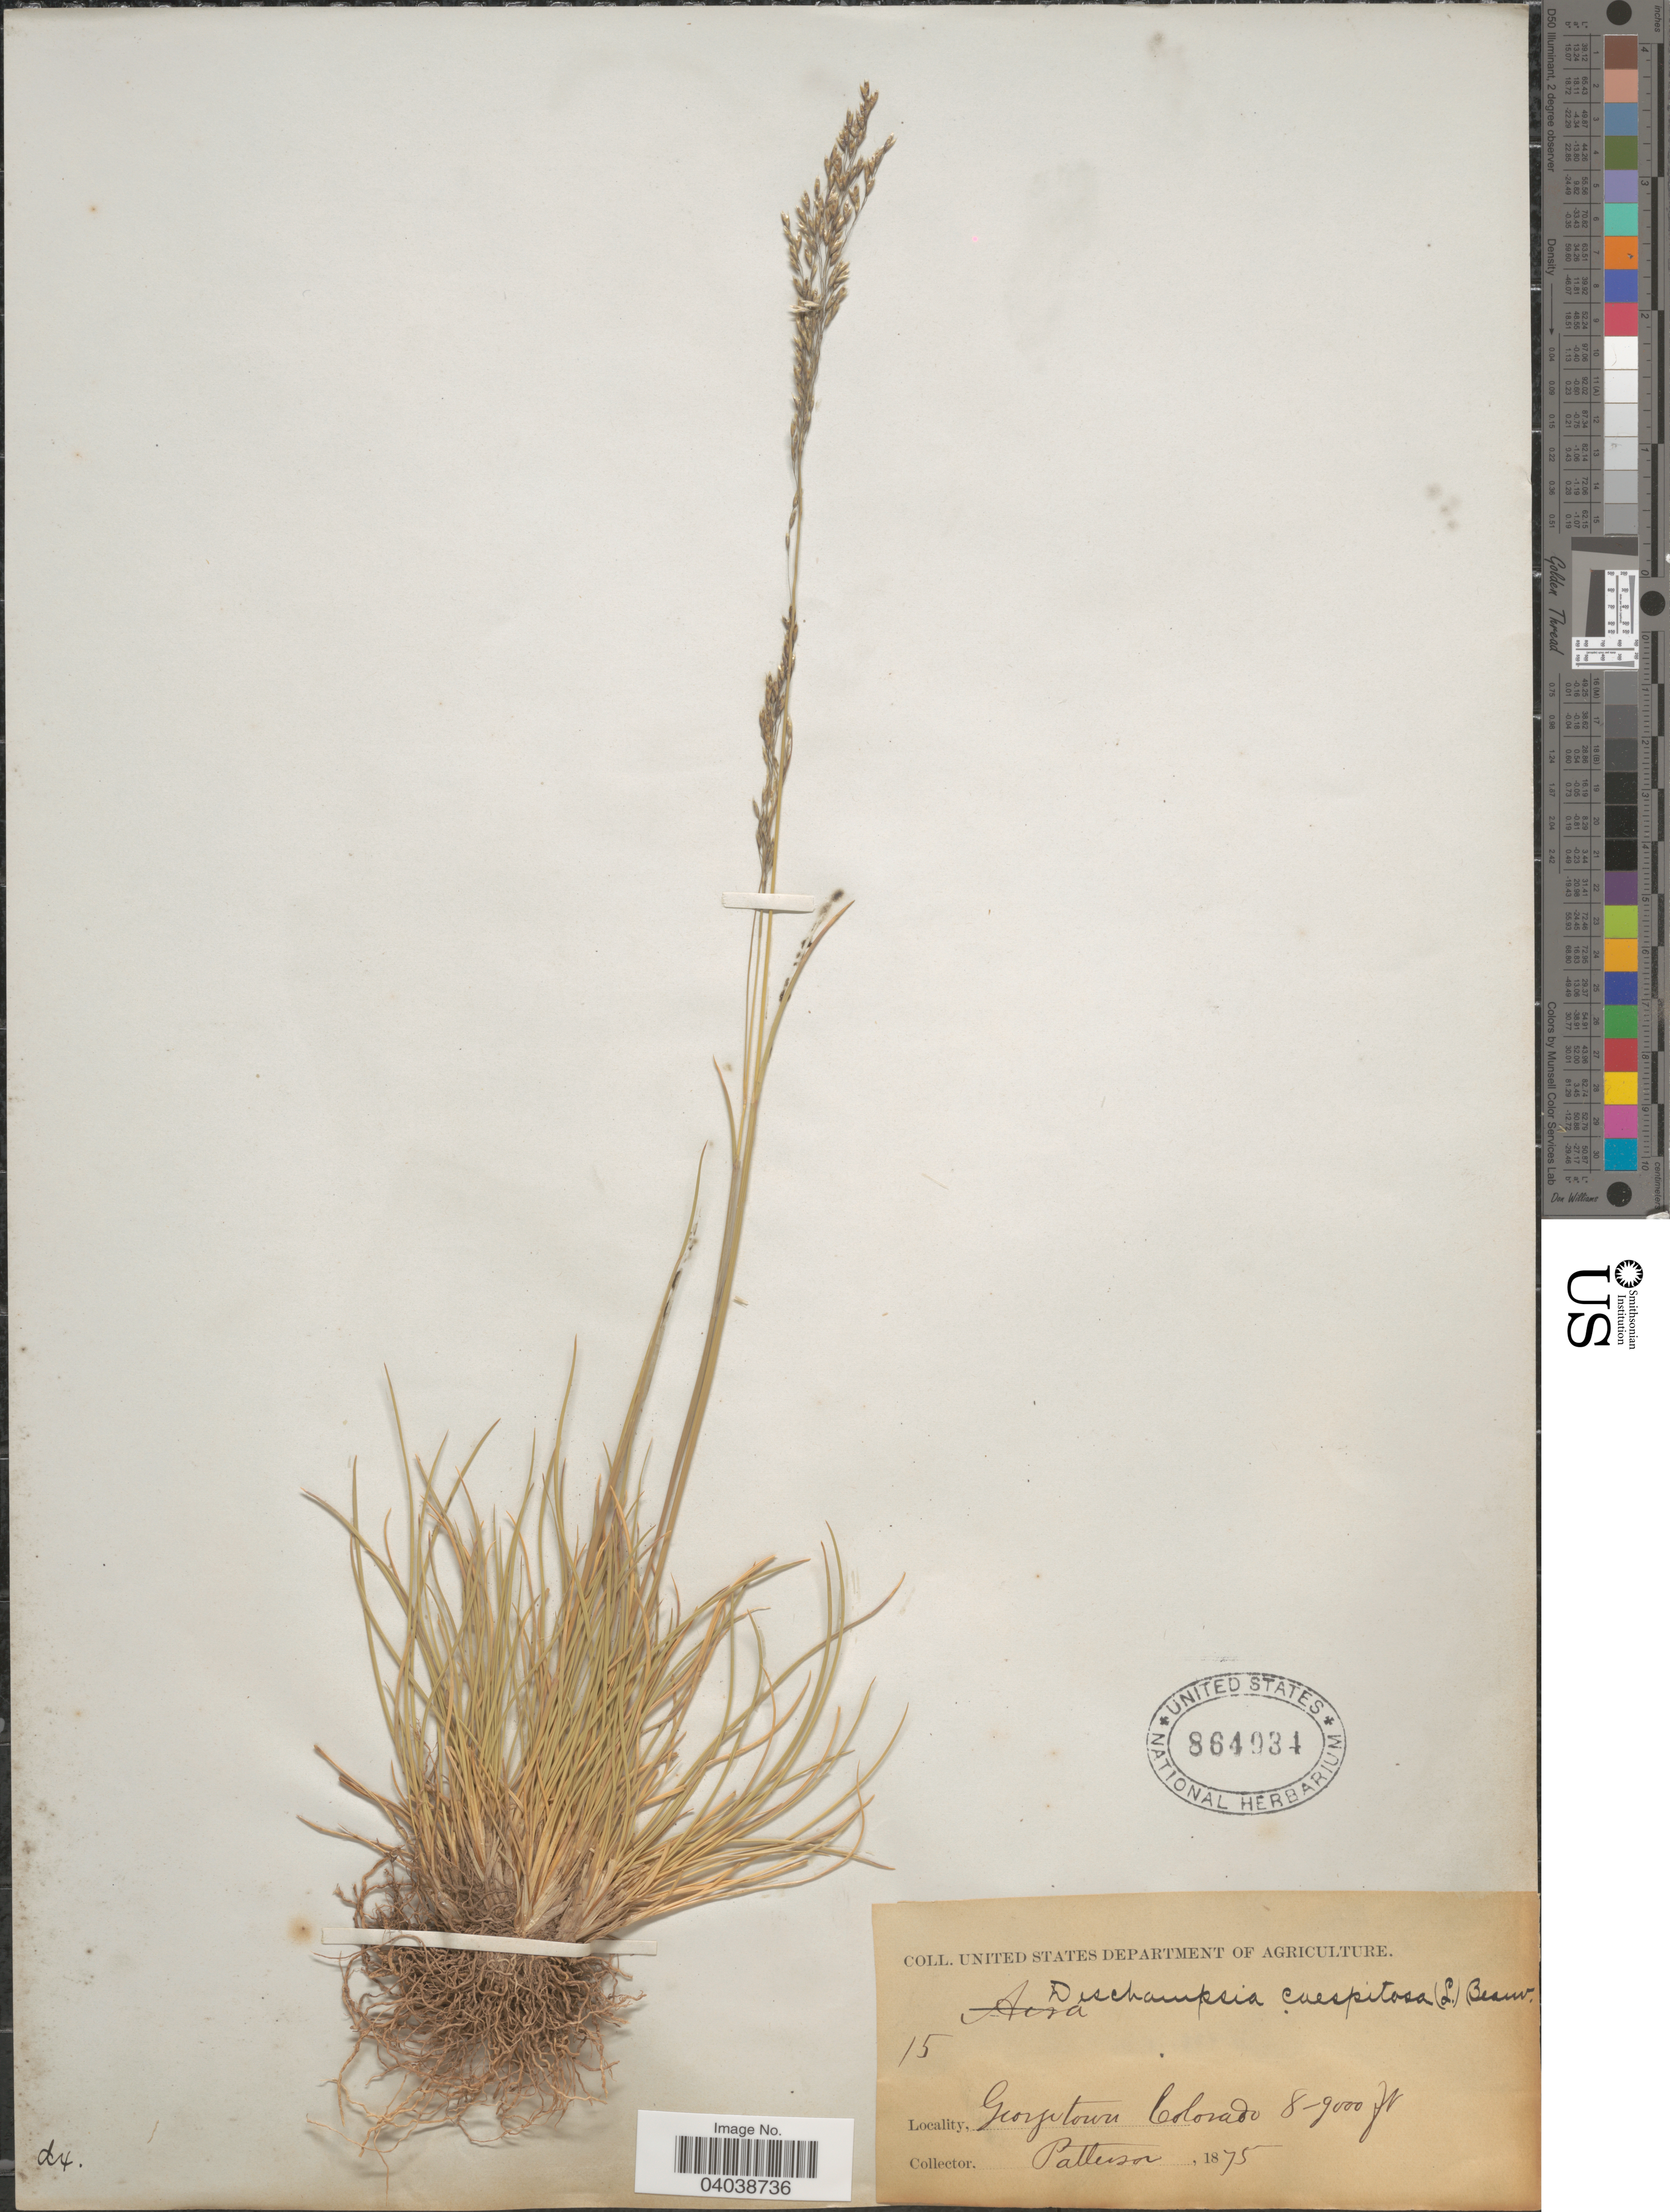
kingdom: Plantae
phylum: Tracheophyta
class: Liliopsida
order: Poales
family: Poaceae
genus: Deschampsia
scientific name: Deschampsia cespitosa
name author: (L.) P. Beauv.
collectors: -. Patterson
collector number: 15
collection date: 1875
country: United States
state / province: Colorado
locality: Georgetown.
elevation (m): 2438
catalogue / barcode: US 864934